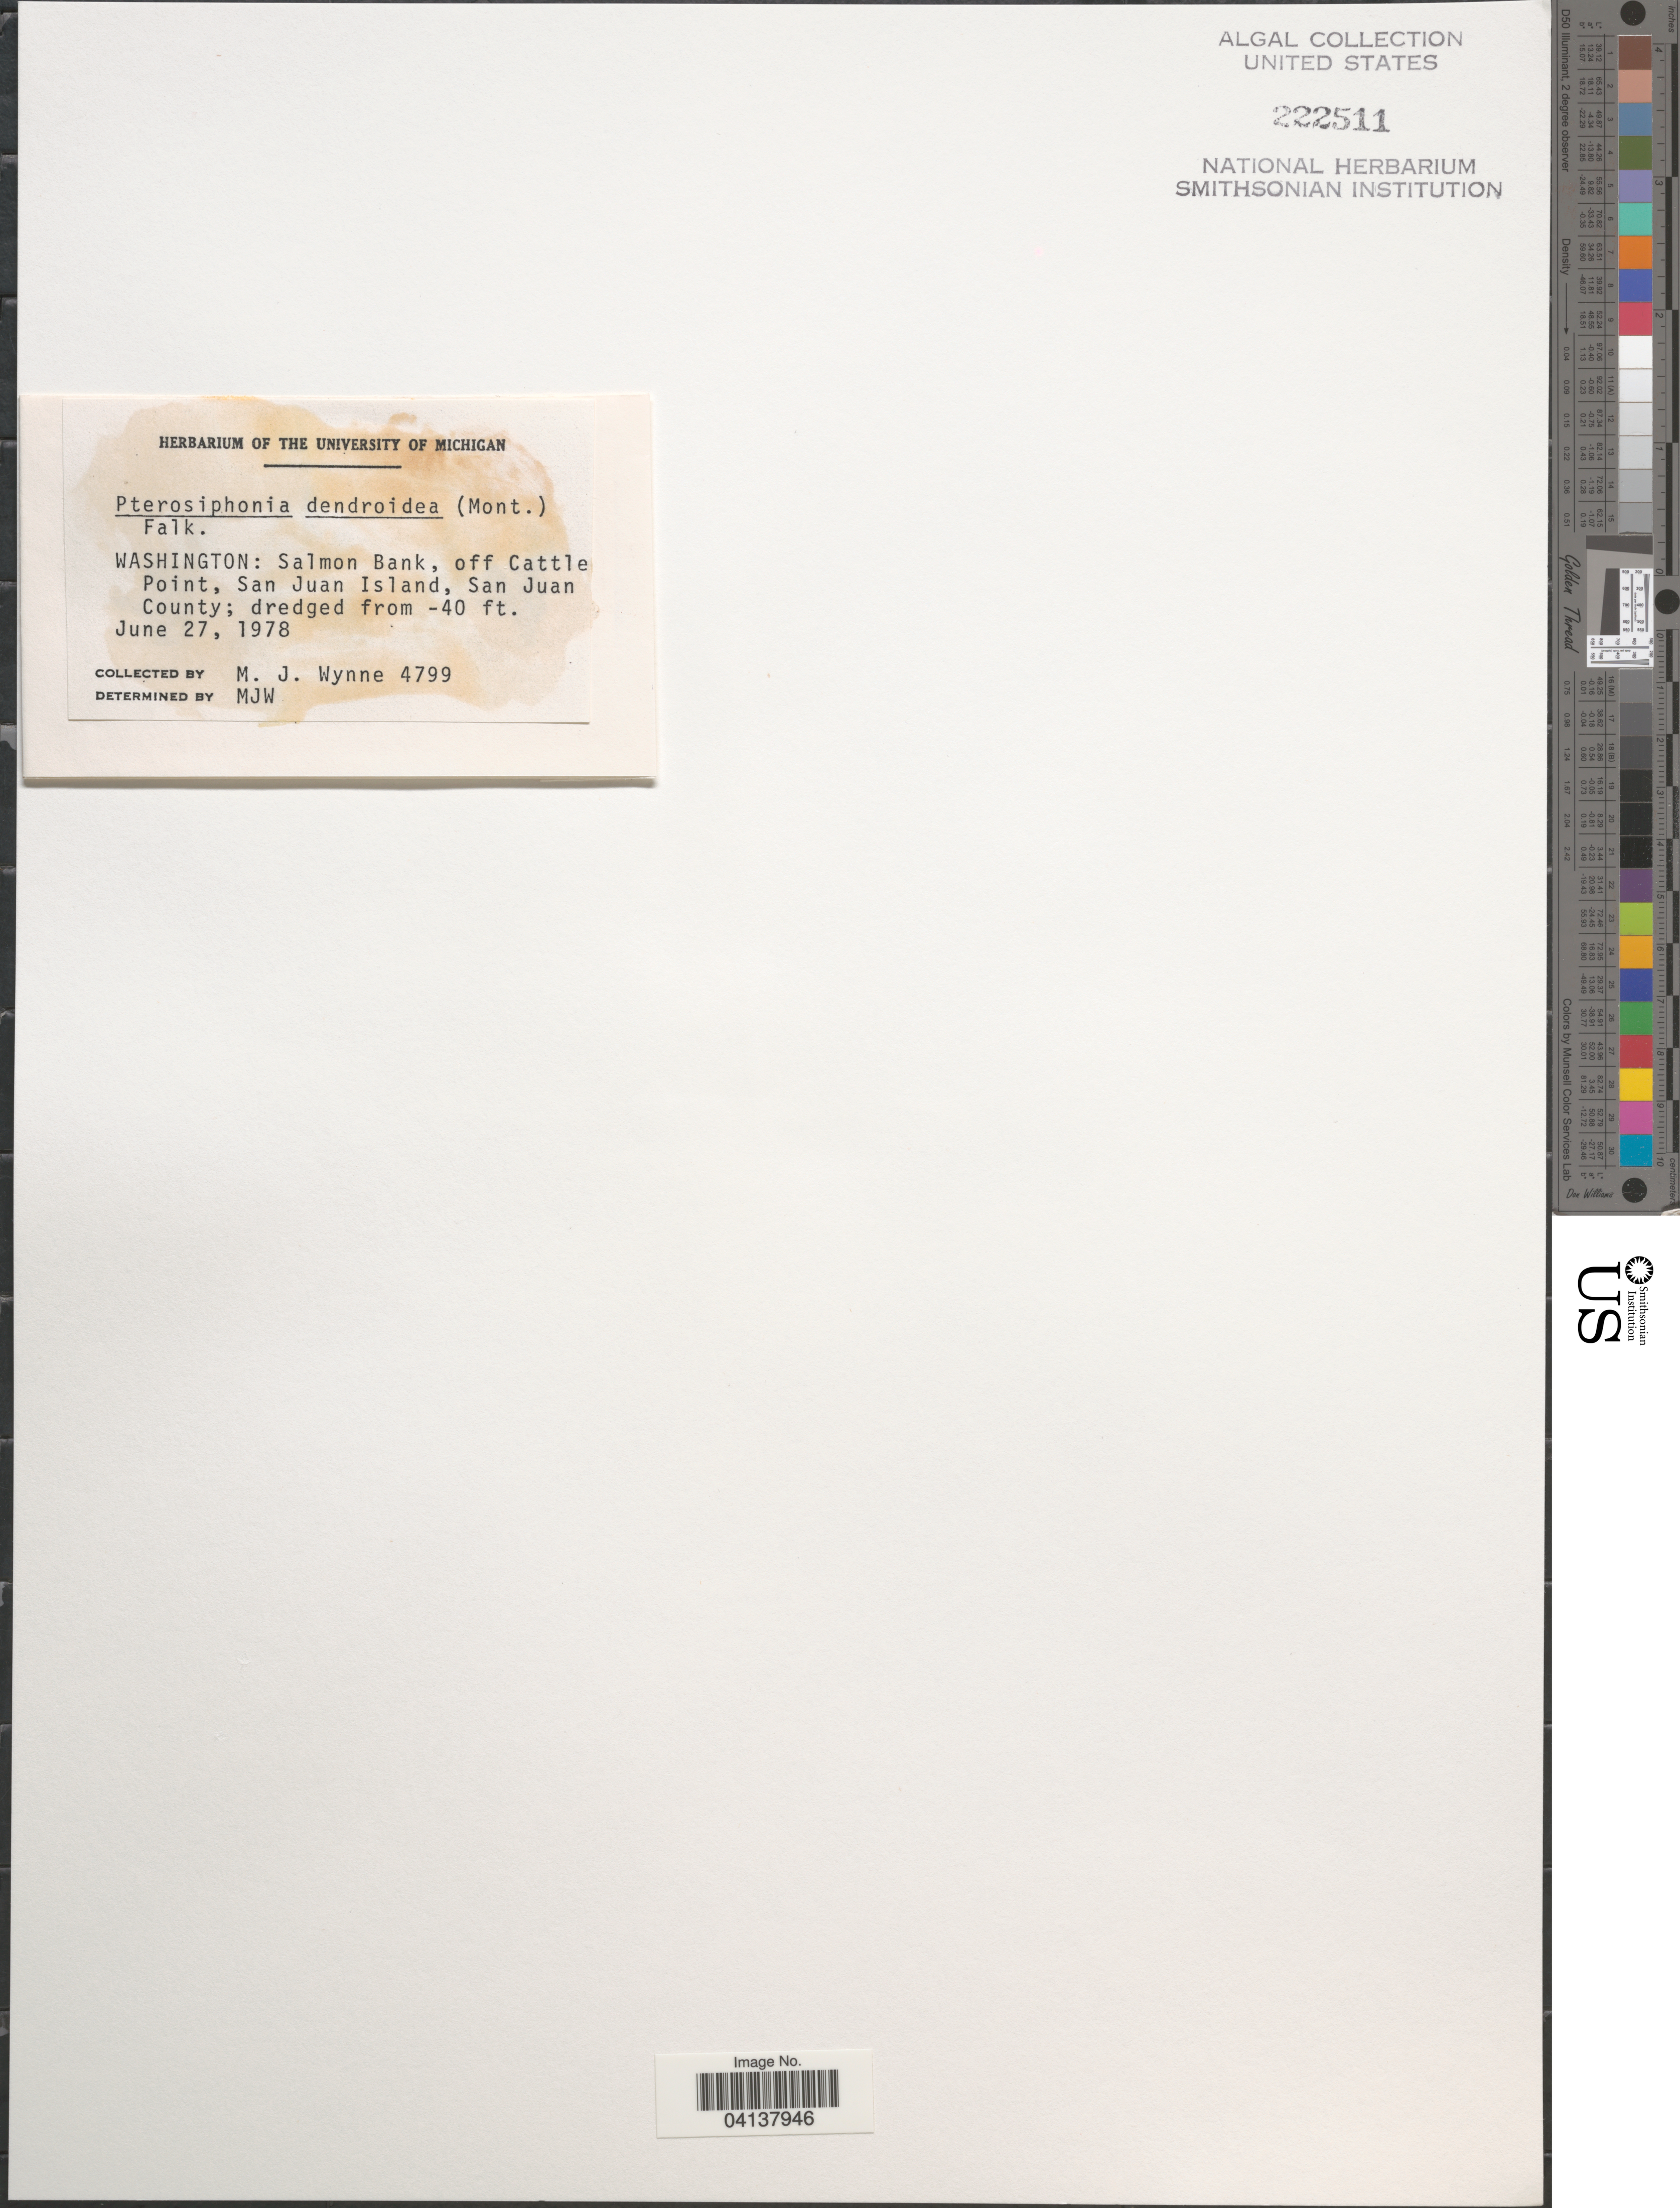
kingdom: Plantae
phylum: Rhodophyta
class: Florideophyceae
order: Ceramiales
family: Rhodomelaceae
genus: Symphyocladiella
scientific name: Symphyocladiella dendroidea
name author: (Montagne) Bustamante et al.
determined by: Algae name updating Project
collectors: M.J. Wynne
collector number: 4799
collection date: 1978-06-27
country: United States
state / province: Washington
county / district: San Juan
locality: Salmon Bank, off Cattle Point, San Juan Island, San Juan County.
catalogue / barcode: US 222511